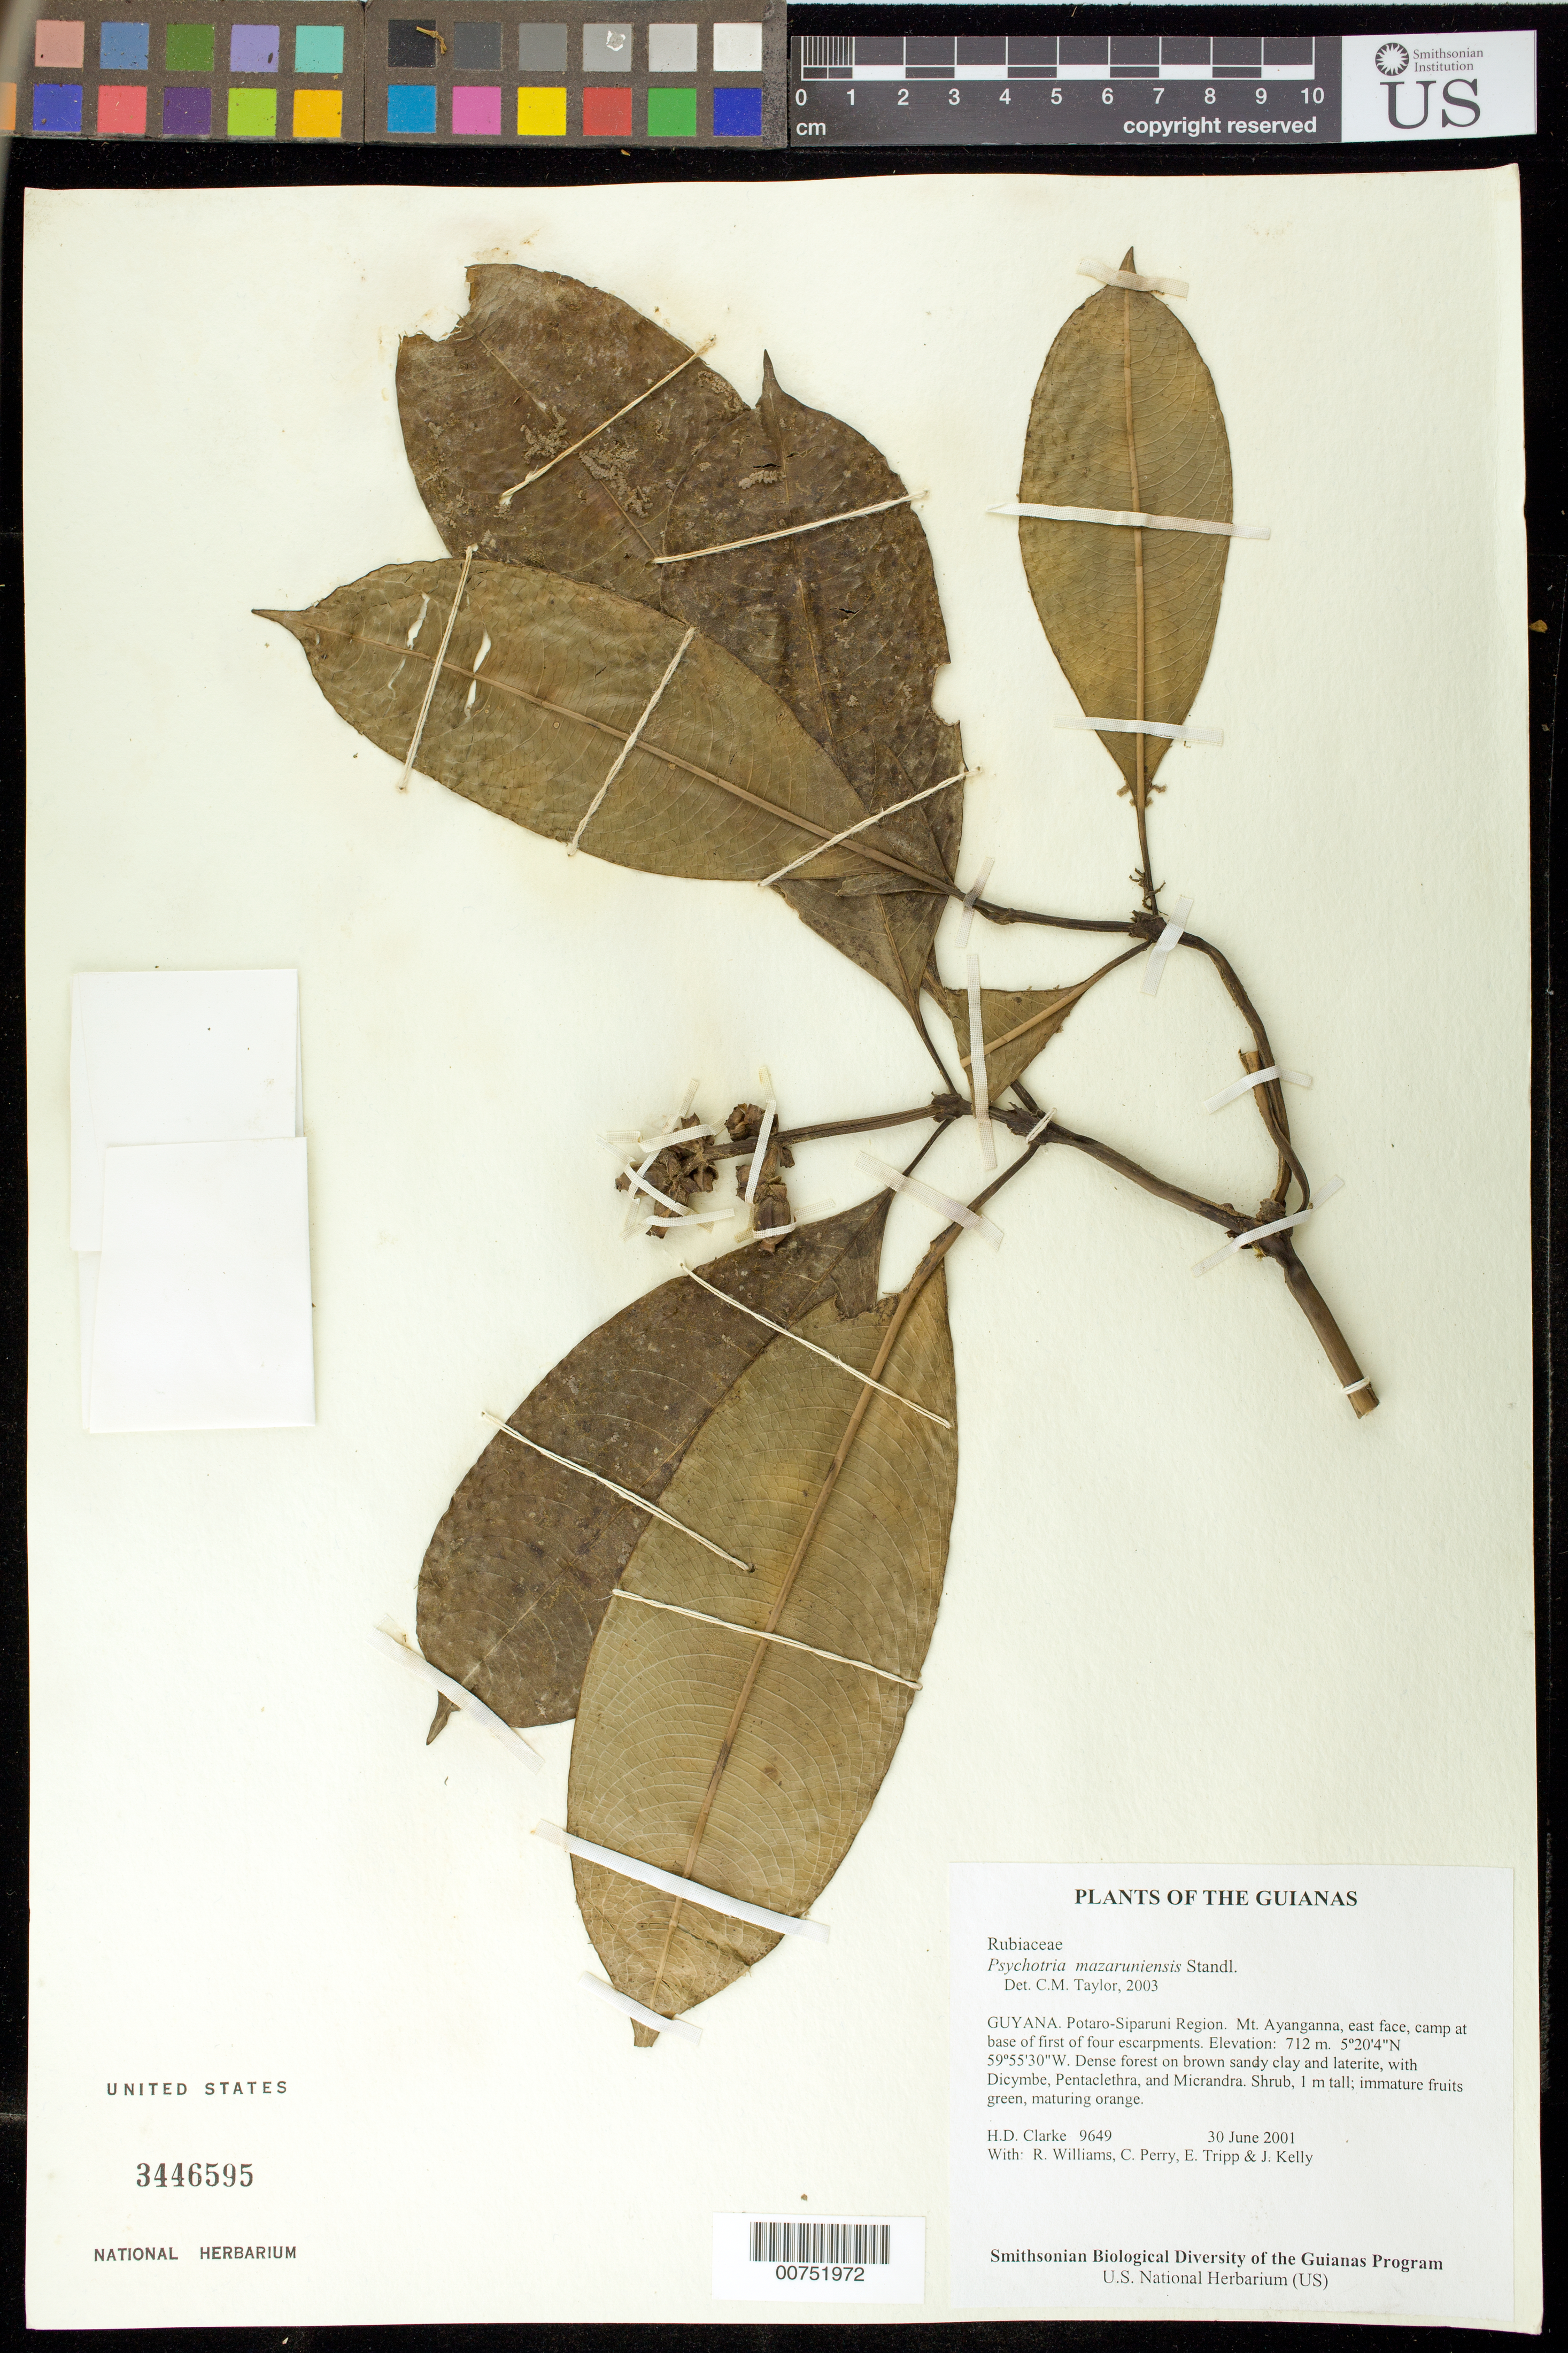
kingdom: Plantae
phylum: Tracheophyta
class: Magnoliopsida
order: Gentianales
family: Rubiaceae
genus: Palicourea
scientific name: Palicourea jenmanii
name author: (Wernham) Delprete & J.H. Kirkbr.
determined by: Kirkbride, J. H., Jr.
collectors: H. D. Clarke, R. Williams, C. Perry, E. Tripp & J. Kelly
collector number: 9649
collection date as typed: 30 June 2001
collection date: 2001-06-30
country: Guyana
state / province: Potaro-Siparuni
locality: Mt. Ayanganna, east face, camp at base of first of four escarpments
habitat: Dense forest on brown sandy clay and laterite, with Dicymbe, Pentaclethra, and Micrandra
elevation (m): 712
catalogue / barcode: US 3446595